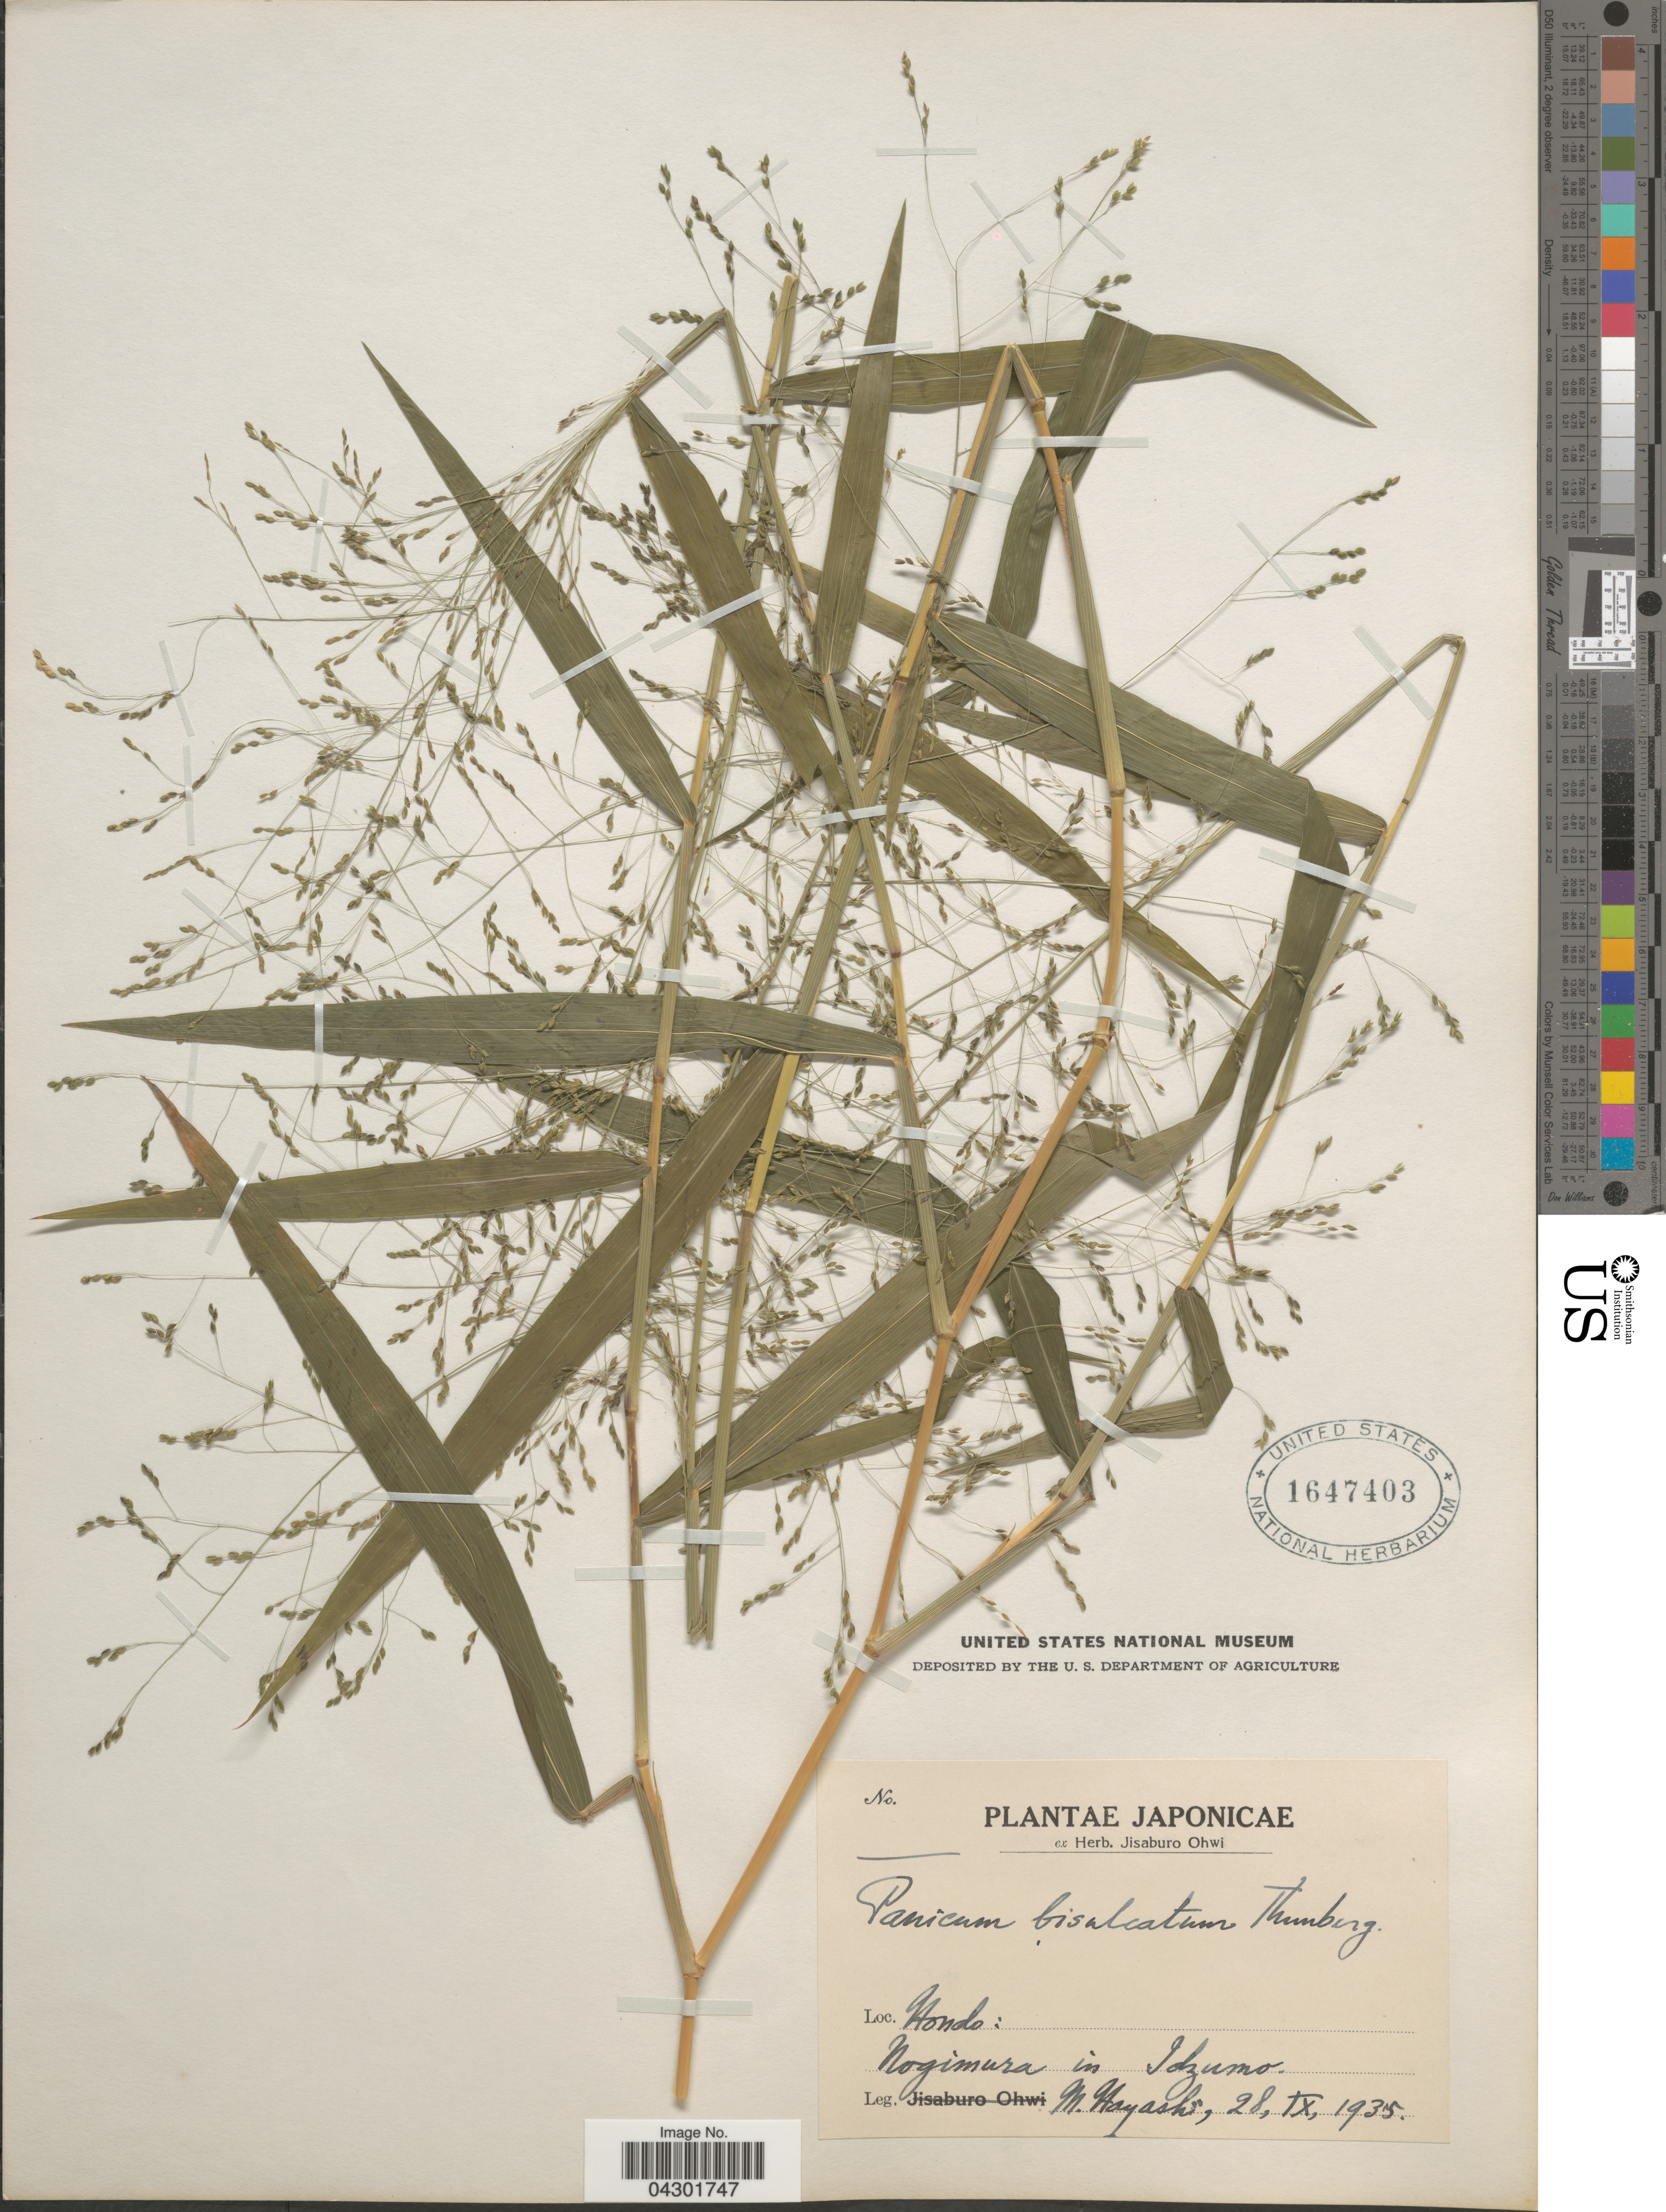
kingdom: Plantae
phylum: Tracheophyta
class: Liliopsida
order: Poales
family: Poaceae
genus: Panicum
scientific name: Panicum bisulcatum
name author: Thunb.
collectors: M. Hayashi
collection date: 1935-09-28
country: Japan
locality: Japonicae. Hondo: Nogimura in Idzumo.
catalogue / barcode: US 1647403